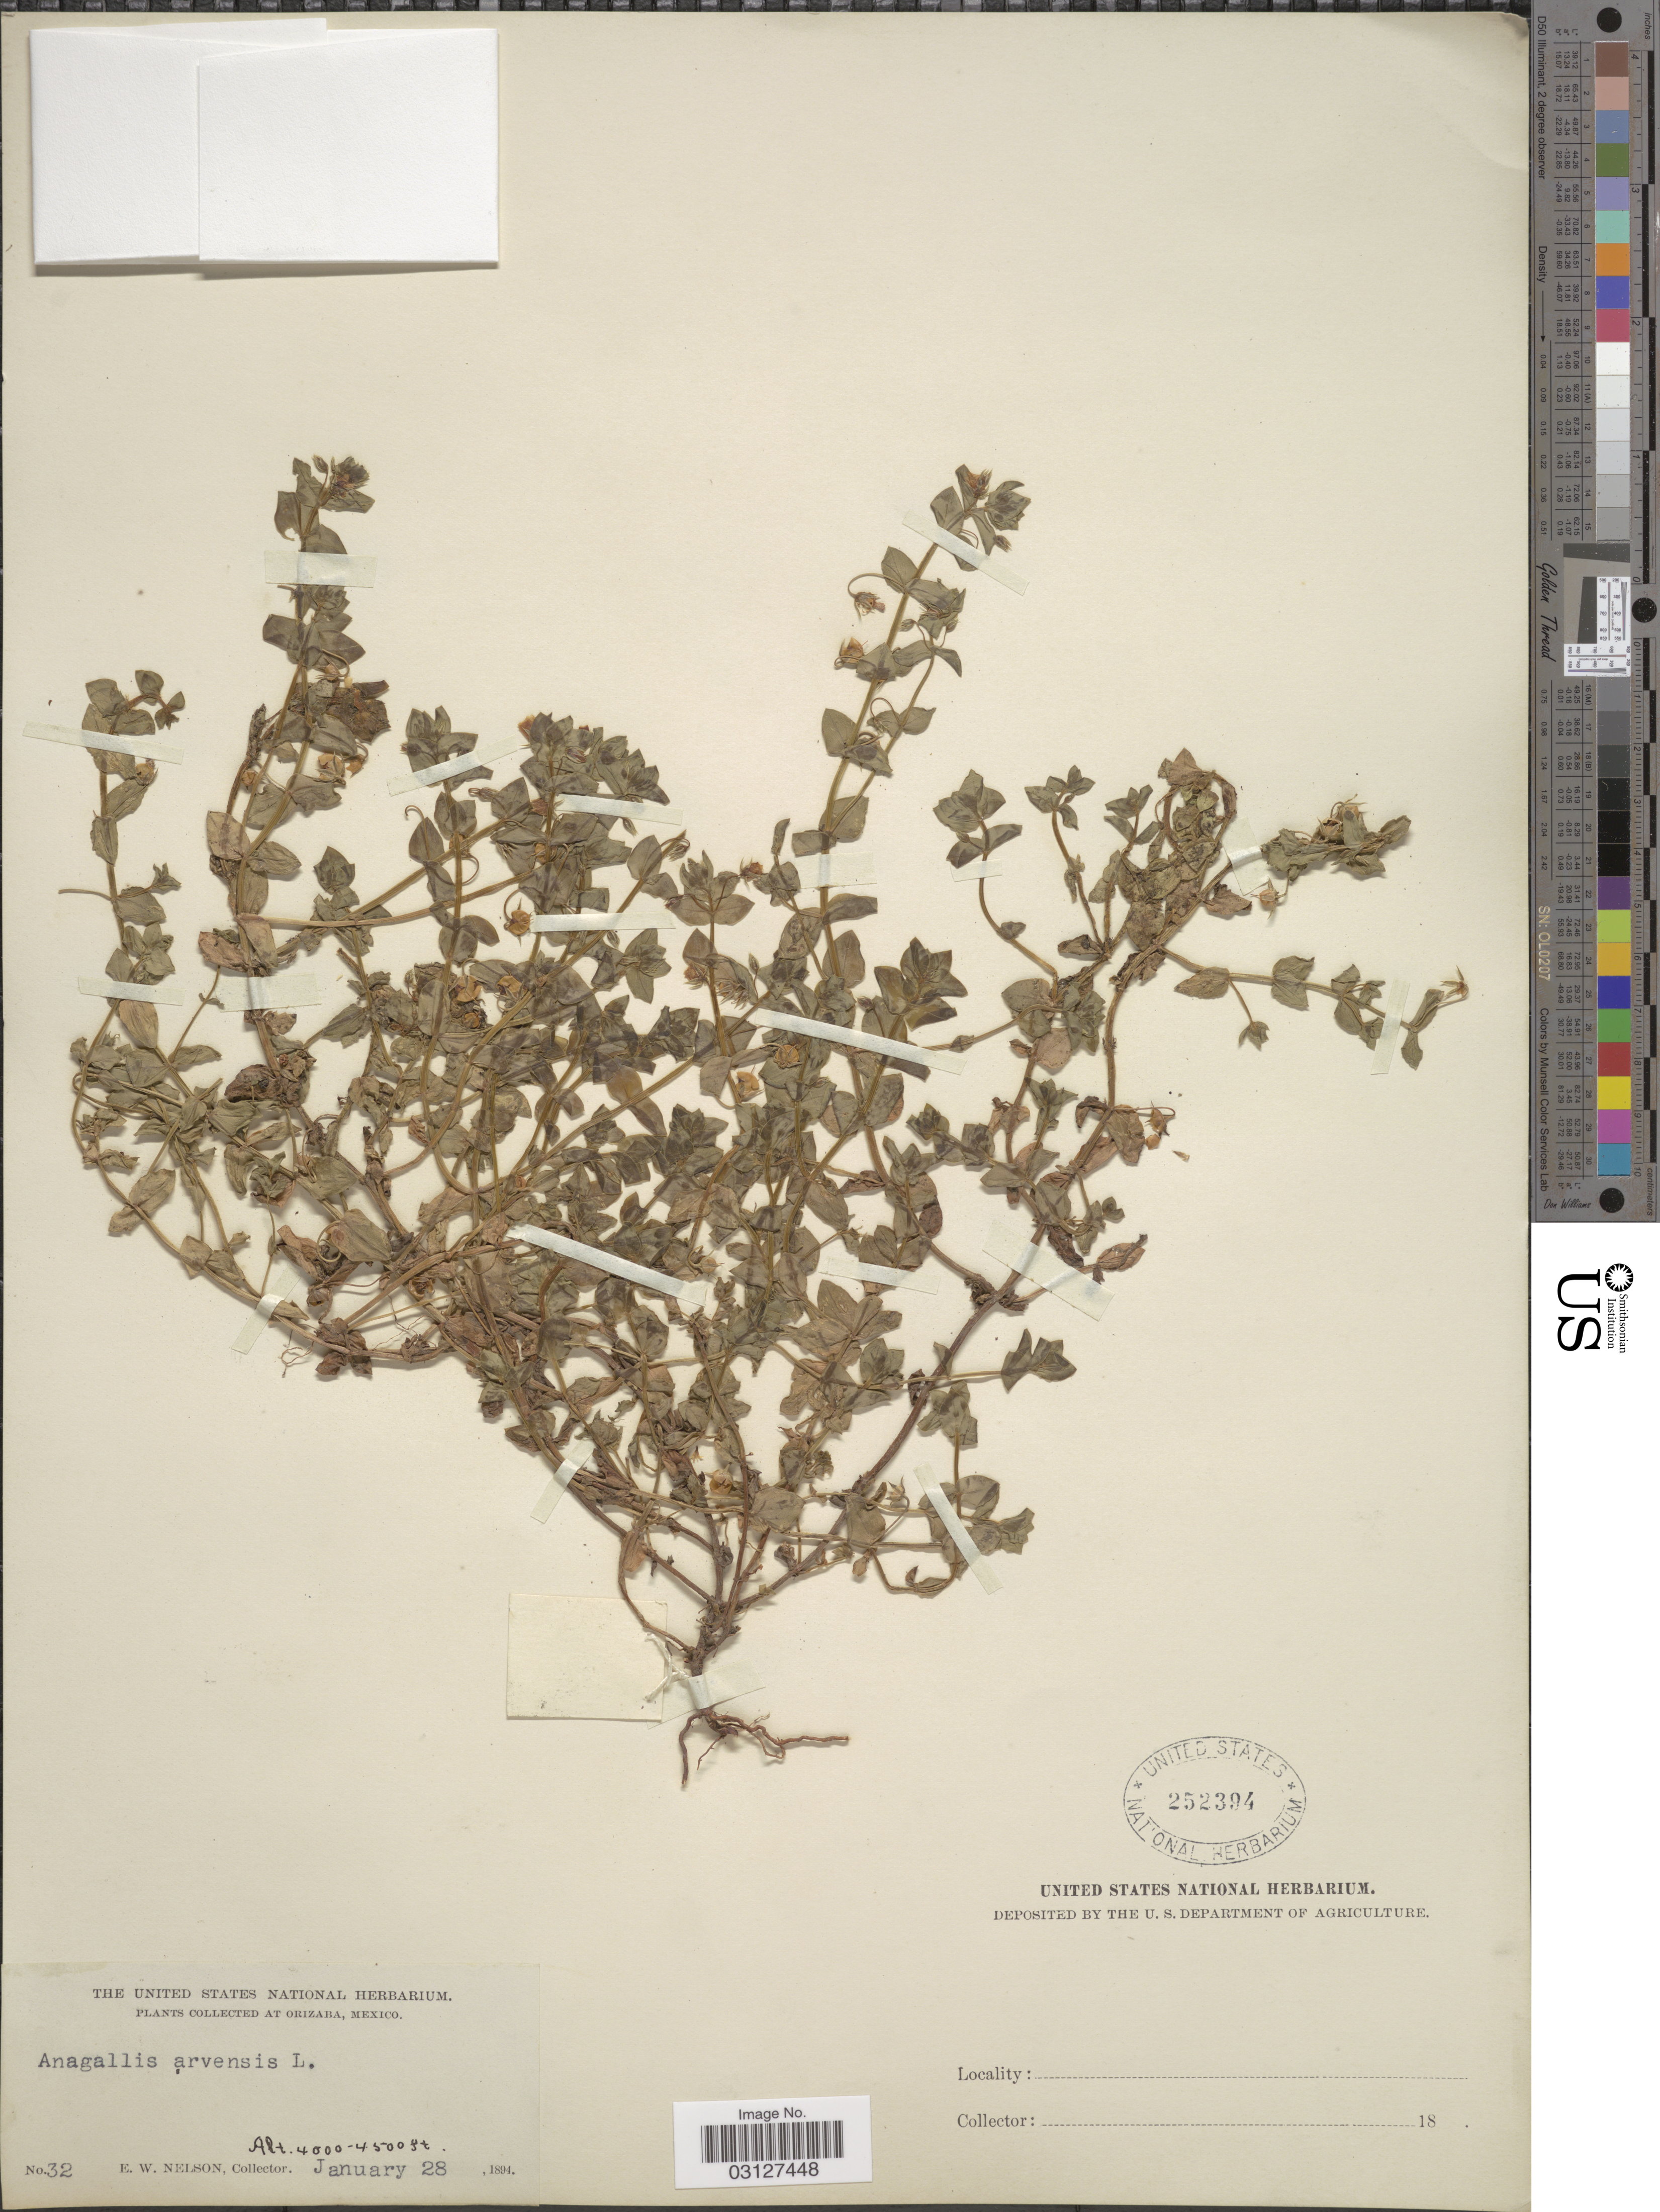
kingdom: Plantae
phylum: Tracheophyta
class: Magnoliopsida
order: Ericales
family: Primulaceae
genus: Anagallis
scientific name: Anagallis arvensis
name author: L.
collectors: E. W. Nelson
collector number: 32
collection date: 1894-01-28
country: Mexico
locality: Orizaba.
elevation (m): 1219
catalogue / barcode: US 252394